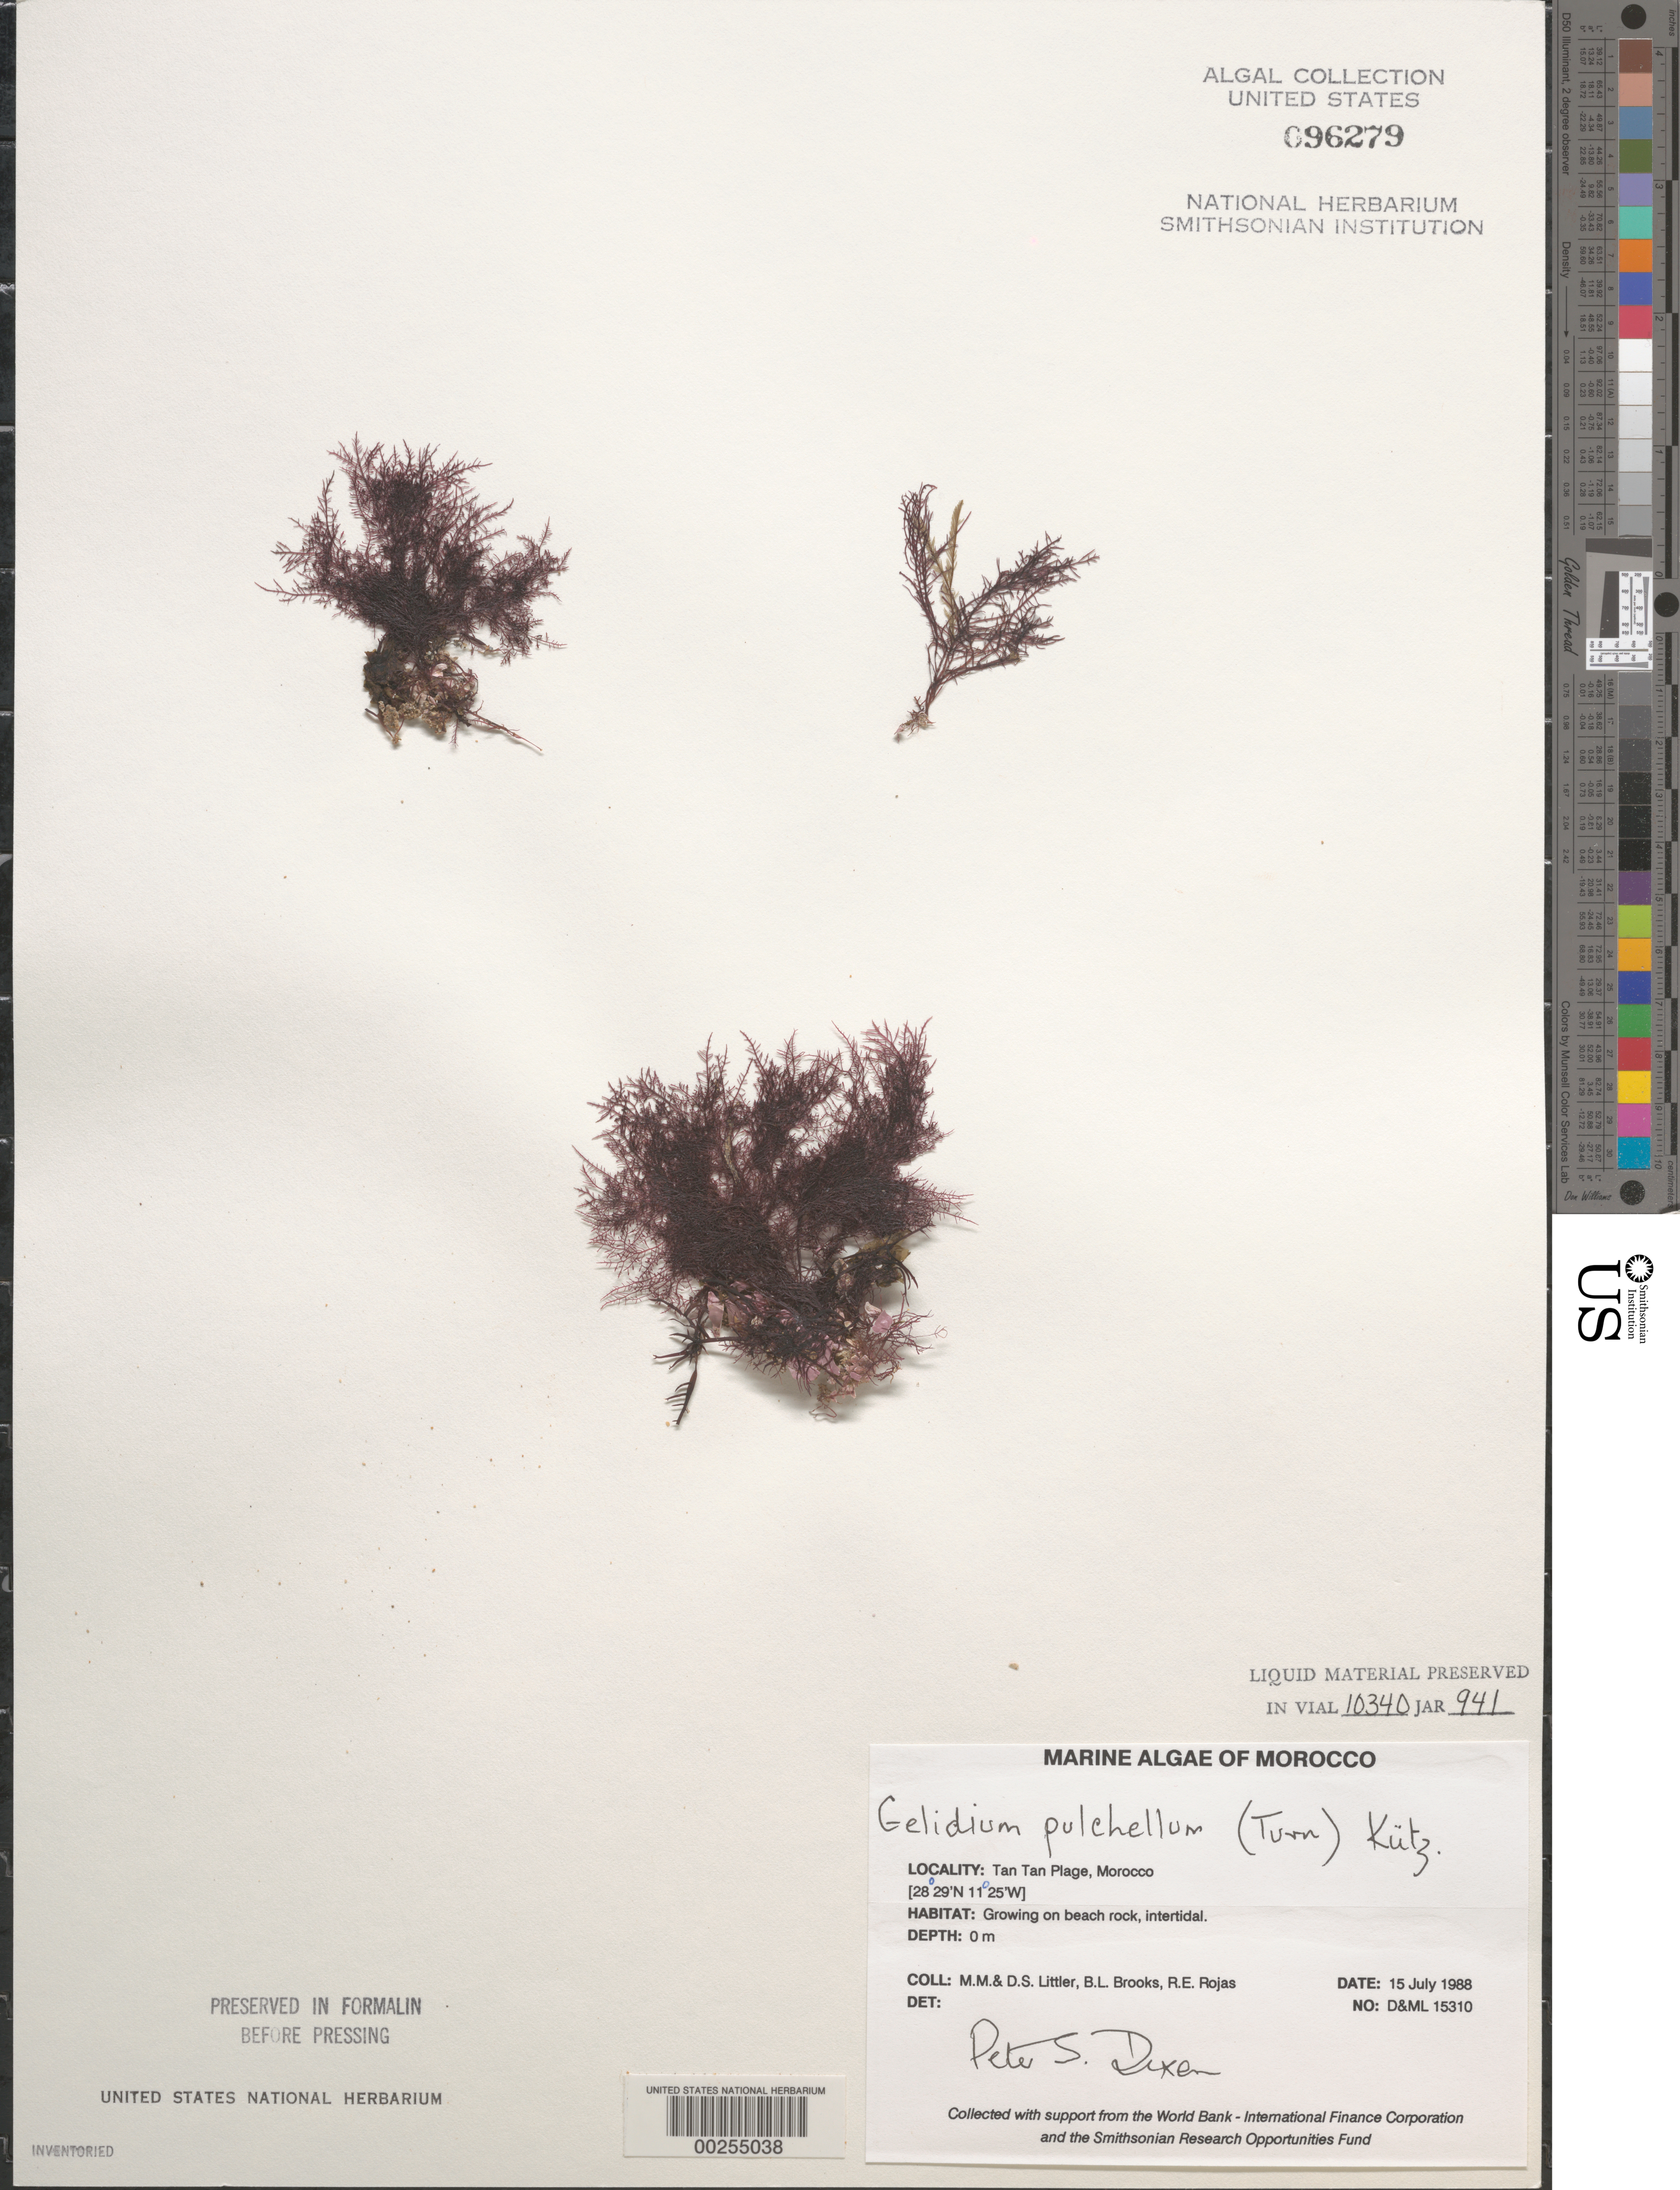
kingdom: Plantae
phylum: Rhodophyta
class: Florideophyceae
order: Gelidiales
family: Gelidiaceae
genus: Gelidium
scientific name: Gelidium pulchellum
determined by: Dixon, P. S.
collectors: M. M. Littler, D. S. Littler, B. Brooks & R. Rojas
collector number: D&ML 15310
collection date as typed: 15 Jul 1988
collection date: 1988-07-15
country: Morocco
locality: Tan Tan Plage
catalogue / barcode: US 96279